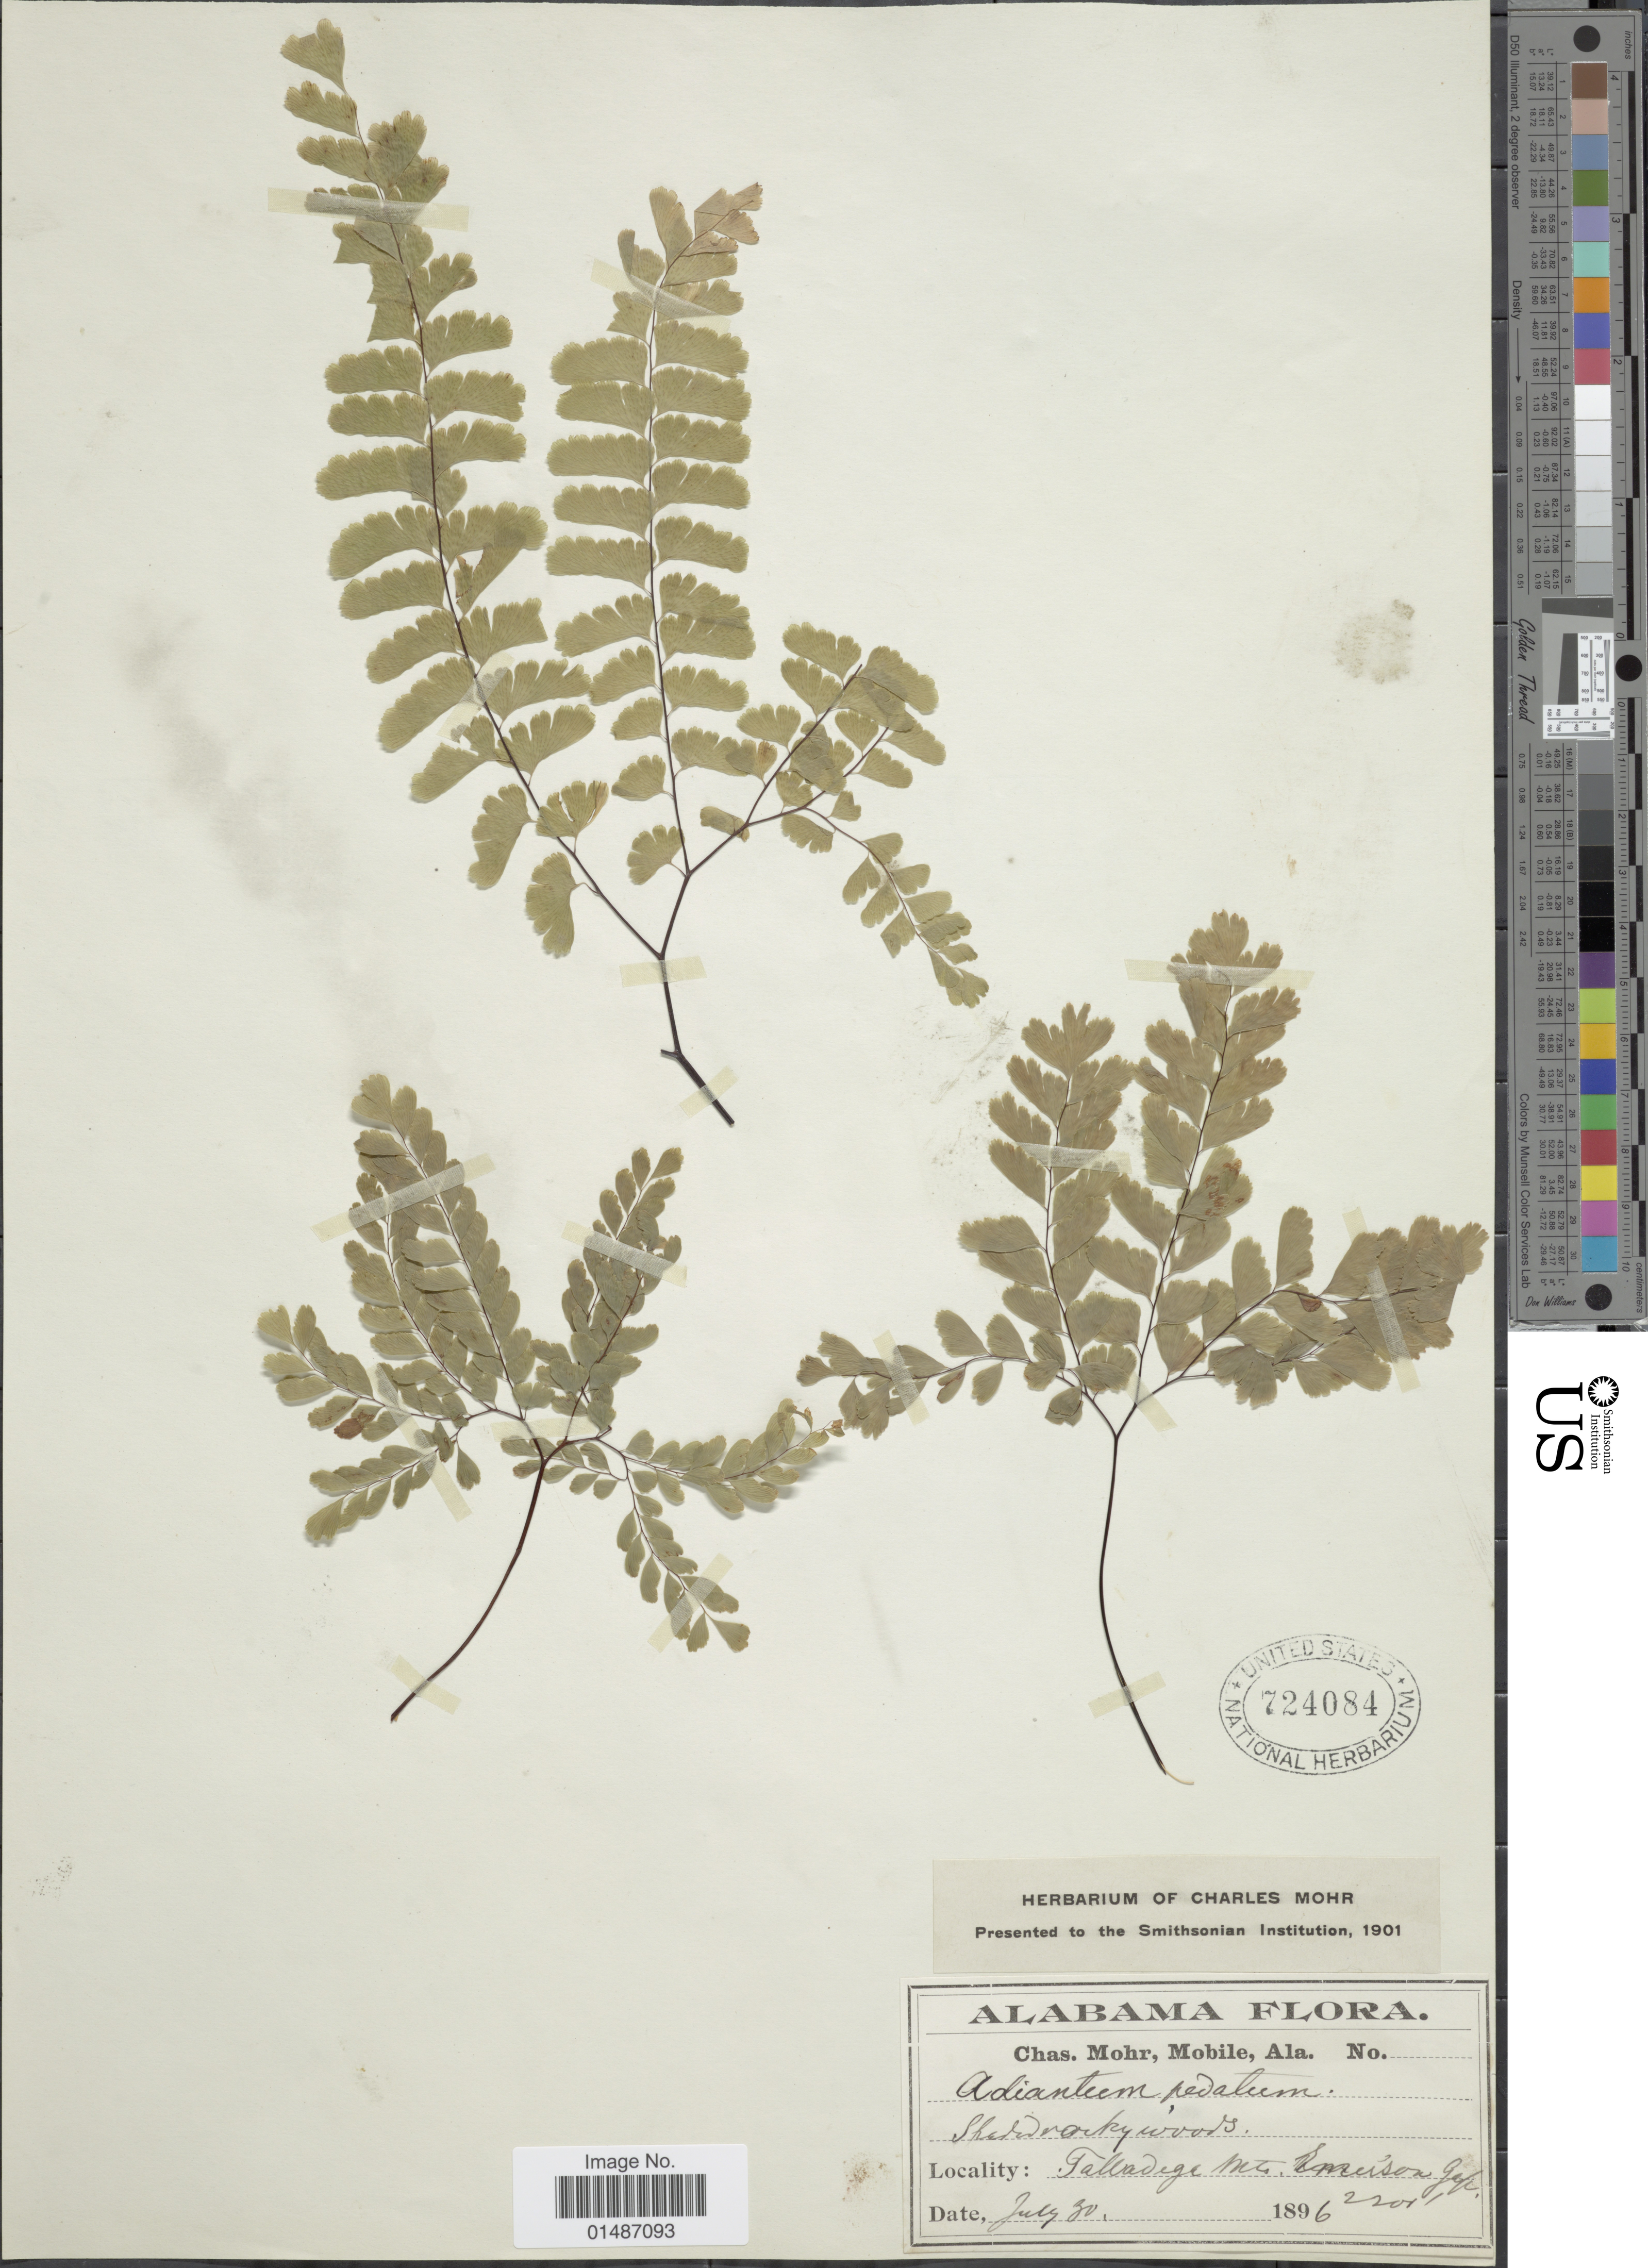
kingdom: Plantae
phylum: Tracheophyta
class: Polypodiopsida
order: Polypodiales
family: Pteridaceae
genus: Adiantum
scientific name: Adiantum pedatum var. pedatum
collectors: C. T. Mohr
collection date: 1896-07-30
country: United States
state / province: Alabama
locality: Talladega Mts. Emerson Gap.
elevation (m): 671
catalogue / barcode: US 724084